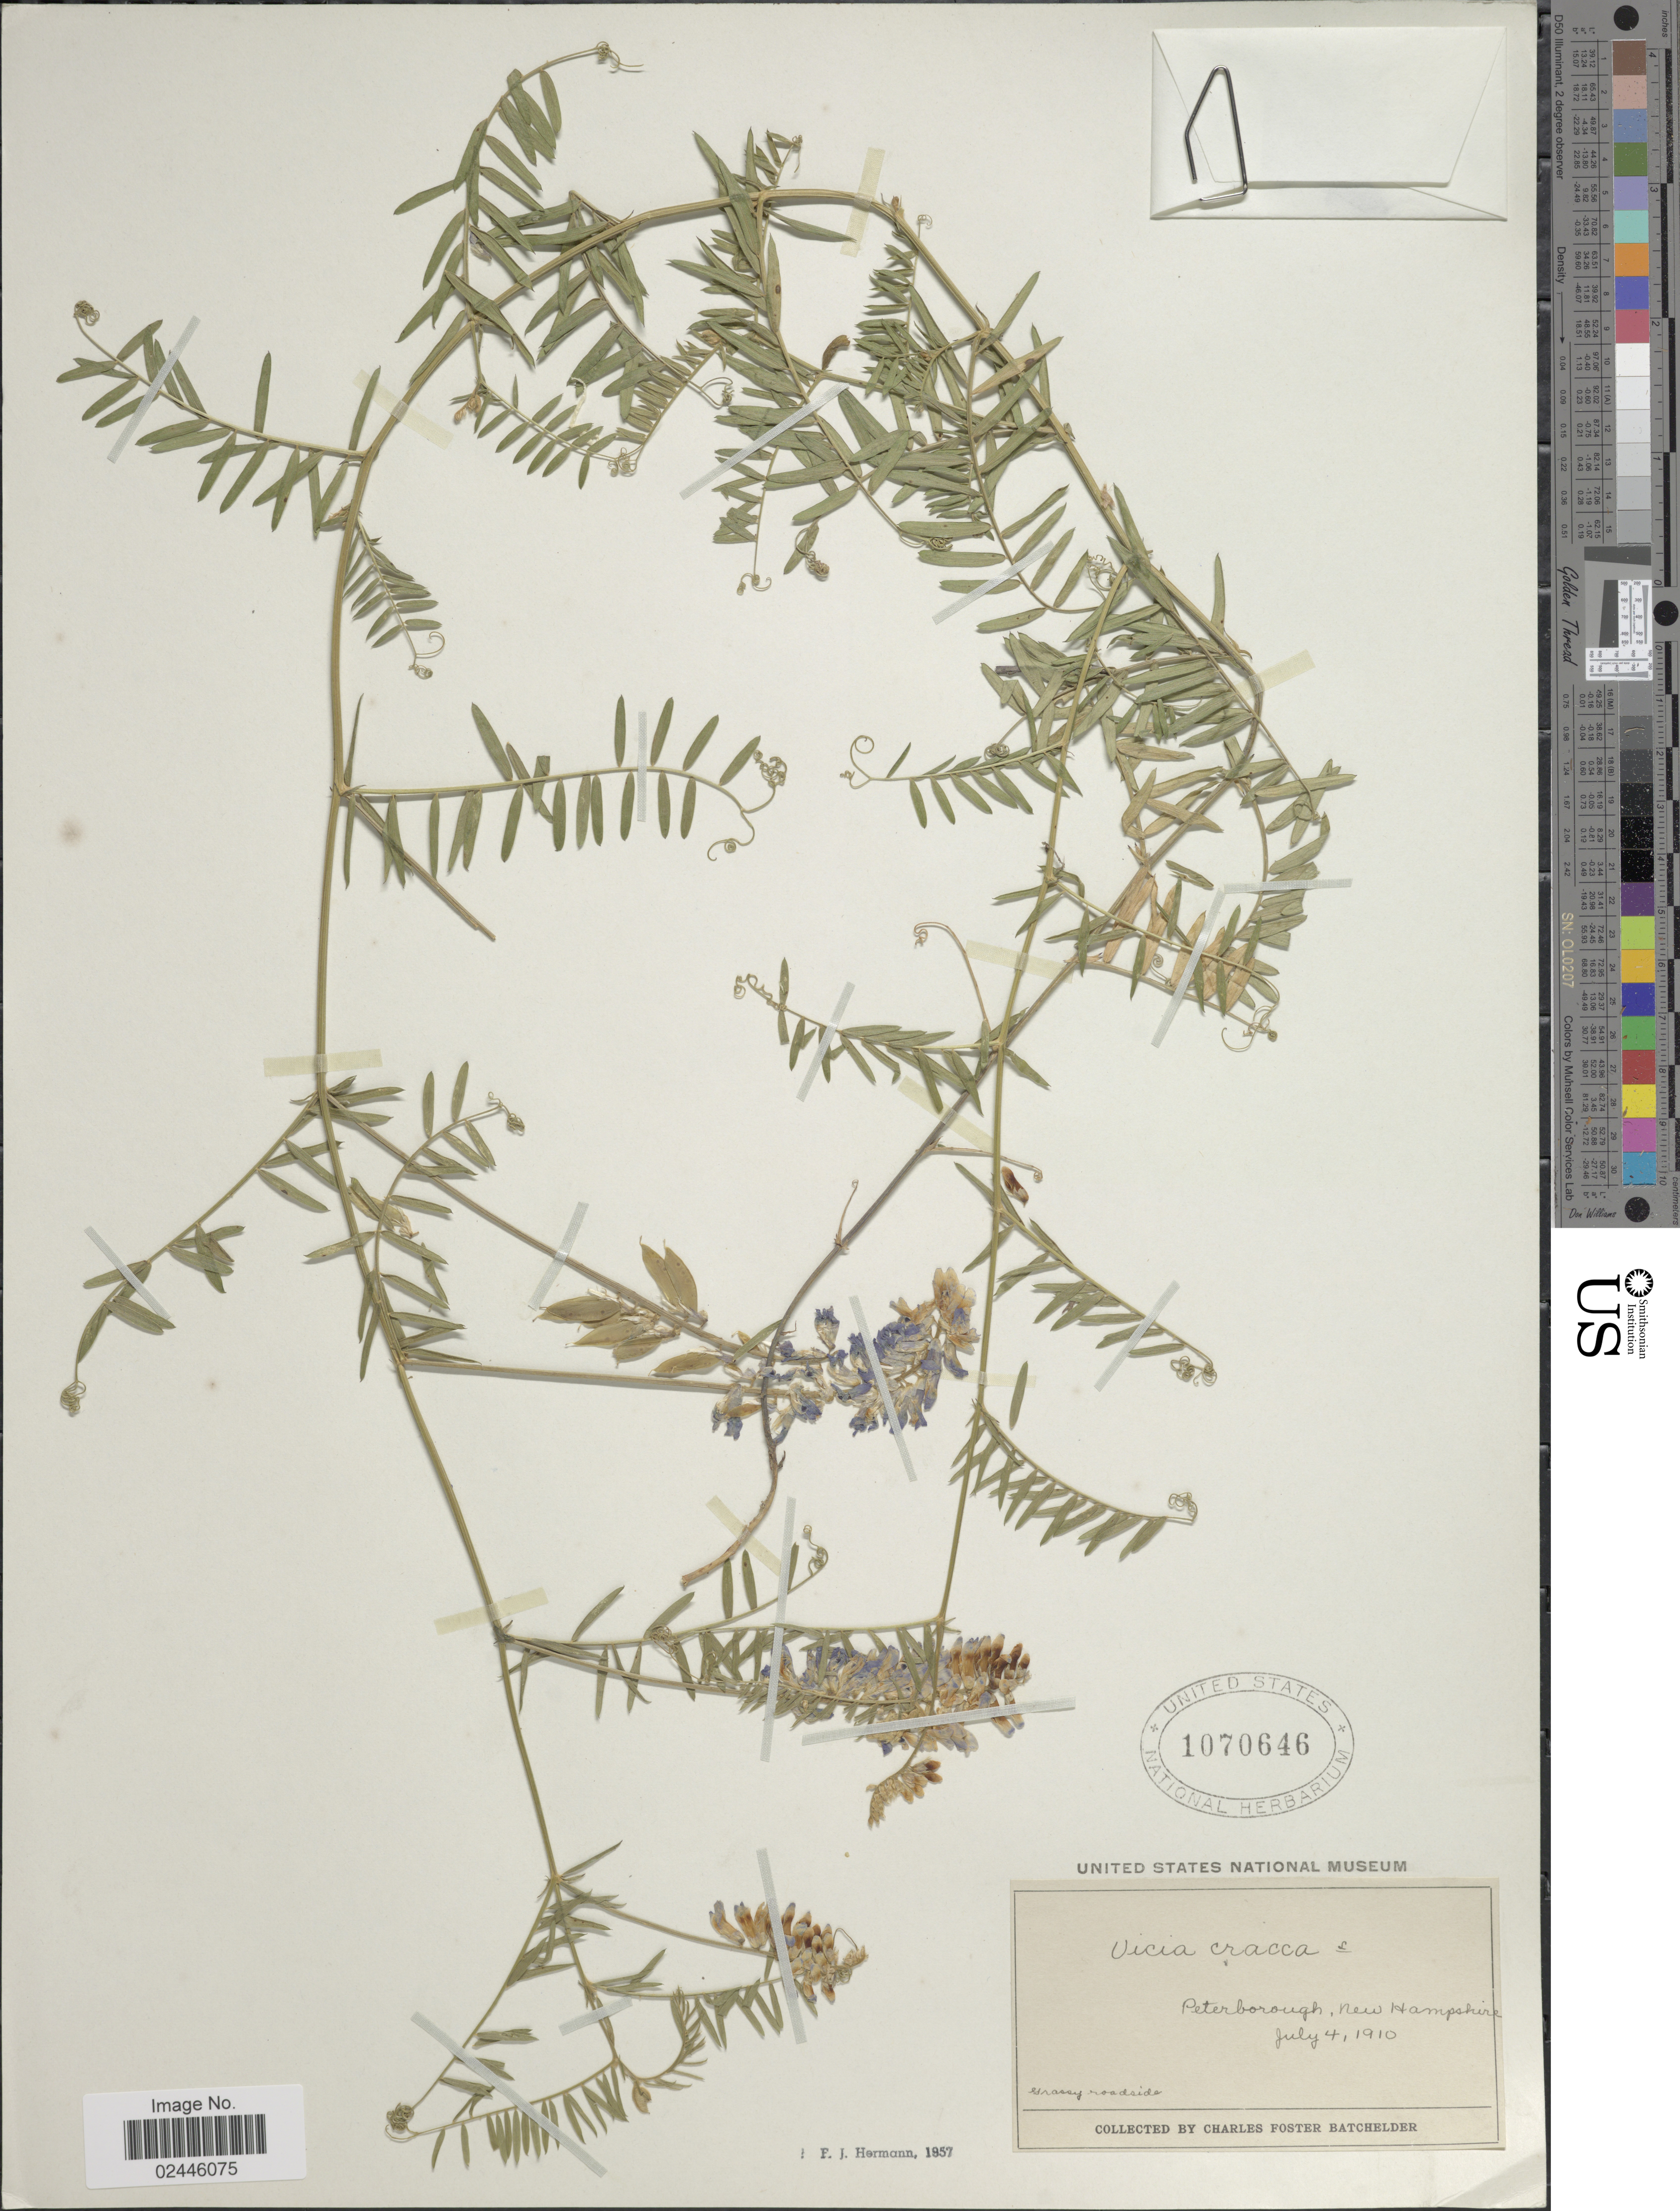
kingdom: Plantae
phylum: Tracheophyta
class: Magnoliopsida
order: Fabales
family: Fabaceae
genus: Vicia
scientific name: Vicia cracca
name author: L.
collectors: C. Batchelder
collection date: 1910-07-04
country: United States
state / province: New Hampshire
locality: Peterborough, grassy roadside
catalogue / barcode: US 1070646